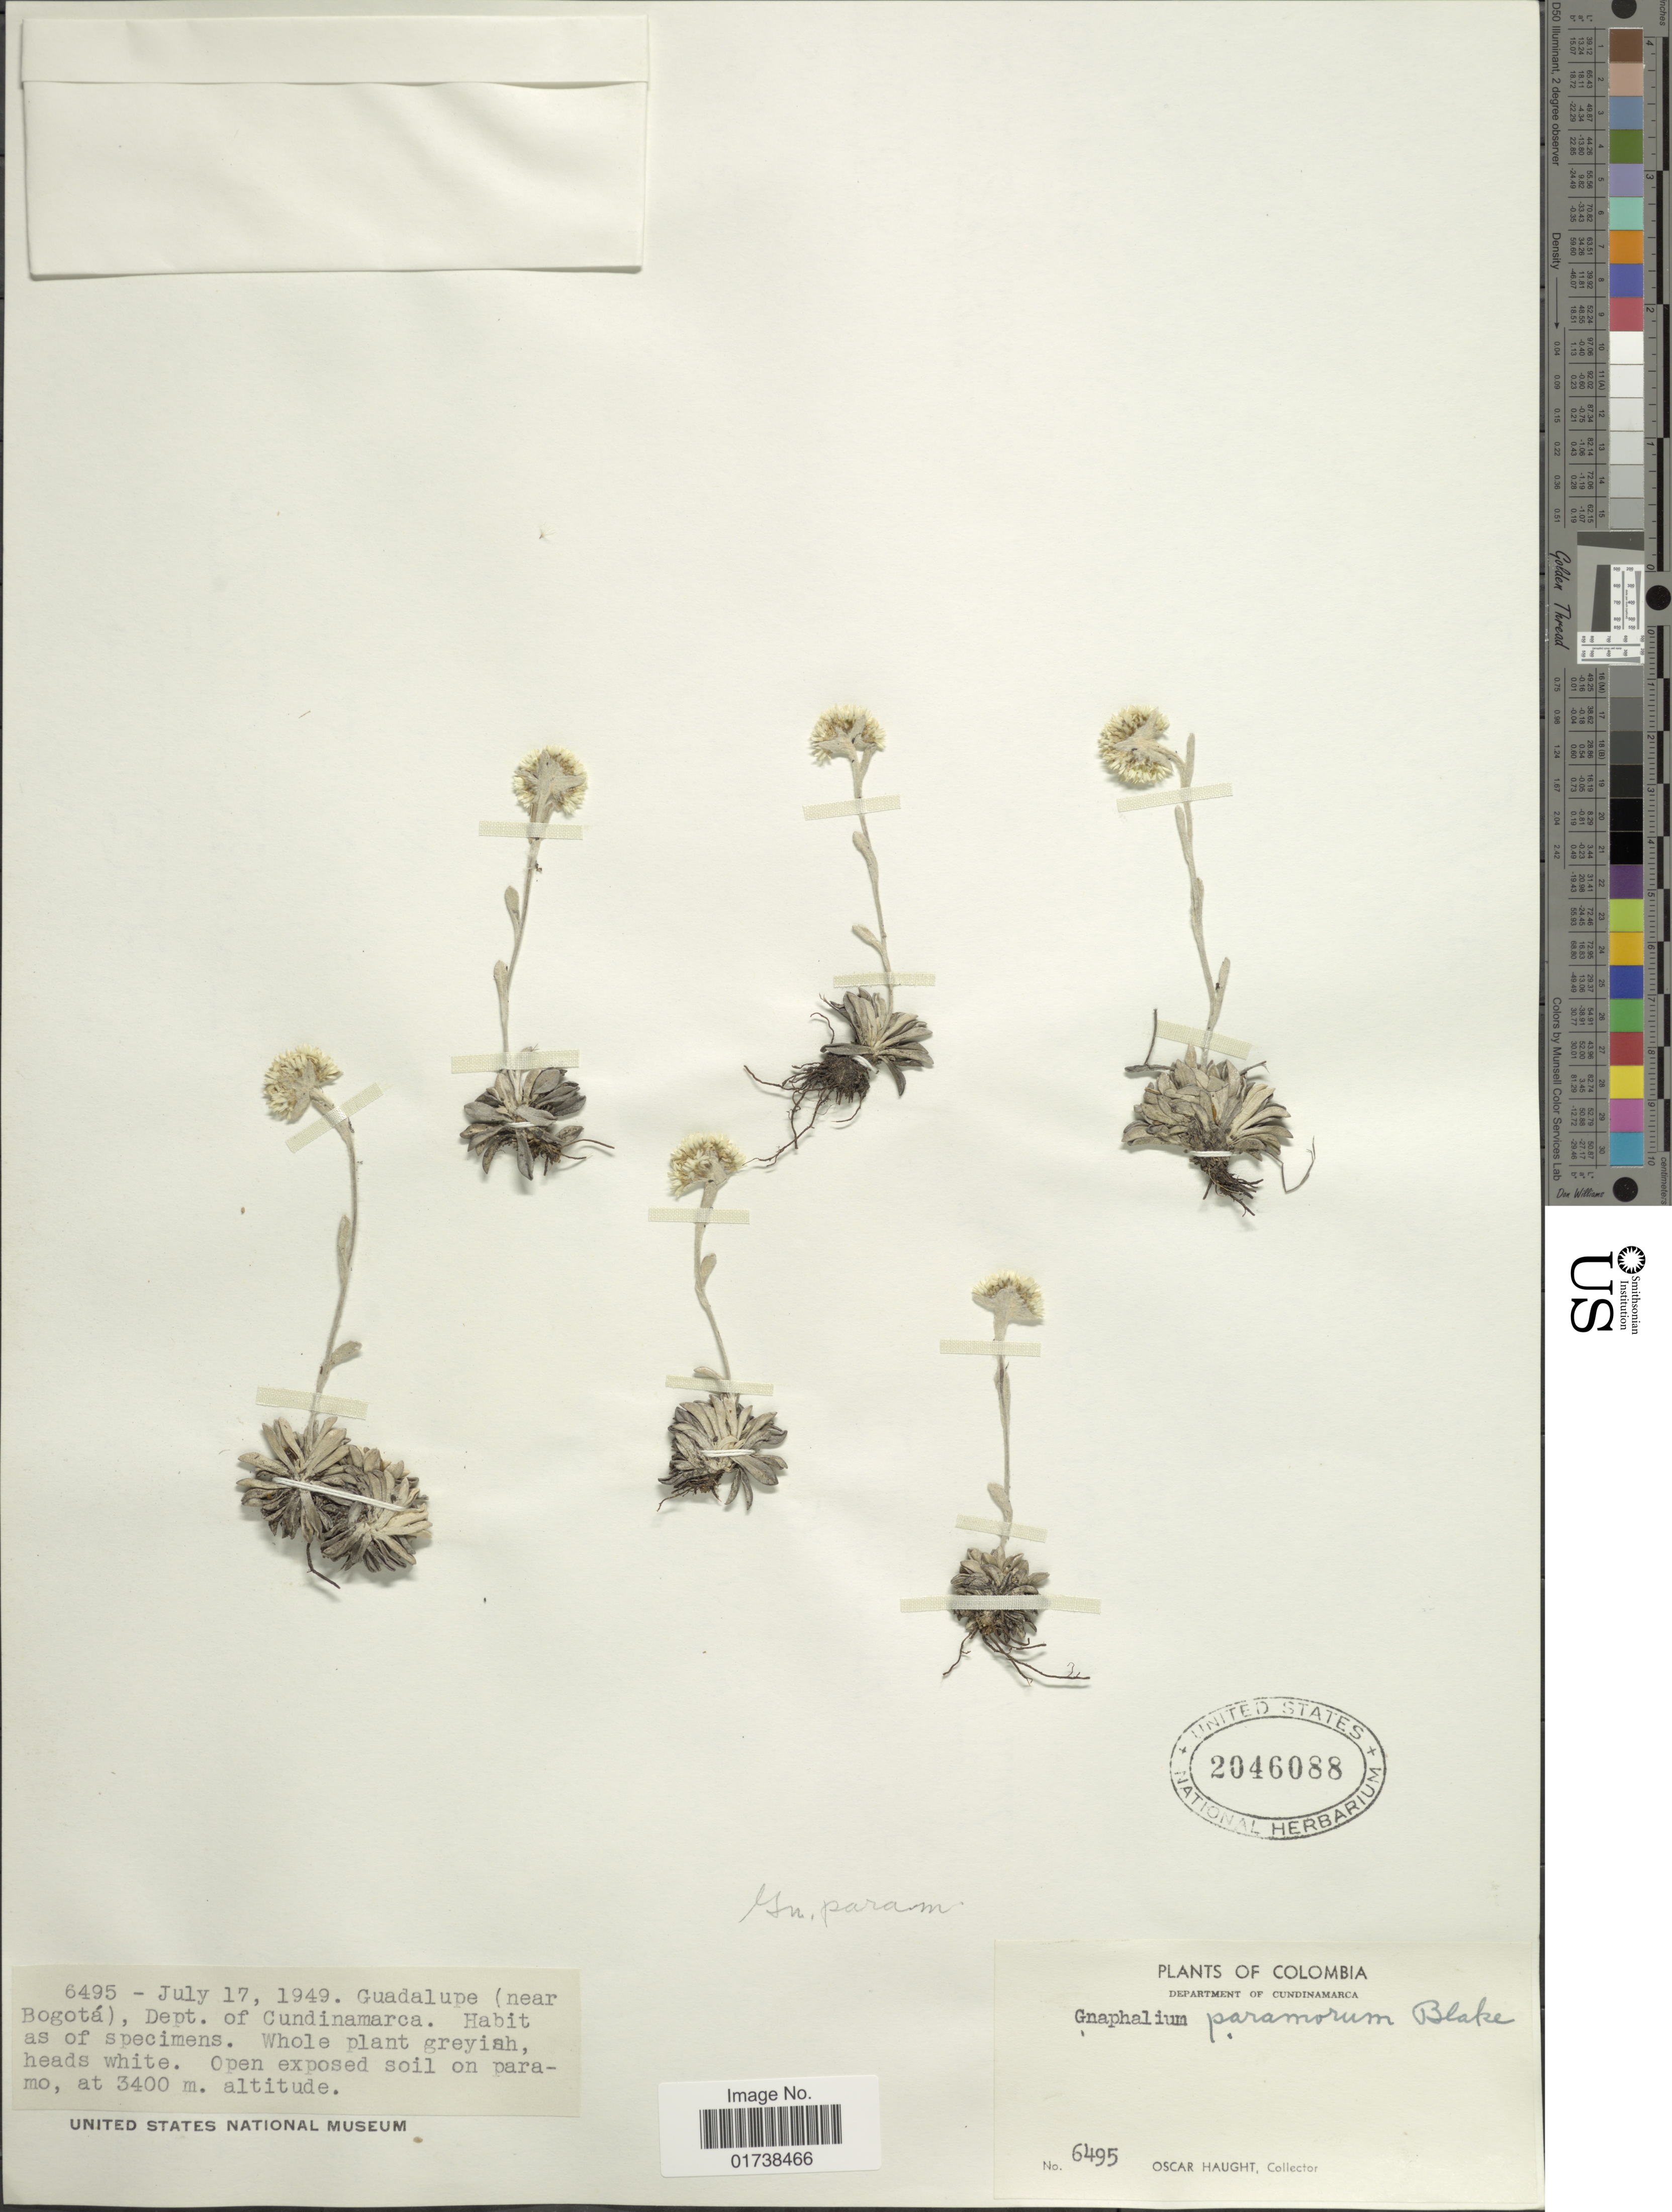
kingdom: Plantae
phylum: Tracheophyta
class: Magnoliopsida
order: Asterales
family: Asteraceae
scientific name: Orognaphalon paramorum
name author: (S.F. Blake) G.L. Nesom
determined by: Nesom, Guy L.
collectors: O. L. Haught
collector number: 6495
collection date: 1949-07-17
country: Colombia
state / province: Cundinamarca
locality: Dept. of Cundinamarca(near Bogota)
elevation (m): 3400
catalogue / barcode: US 2046088